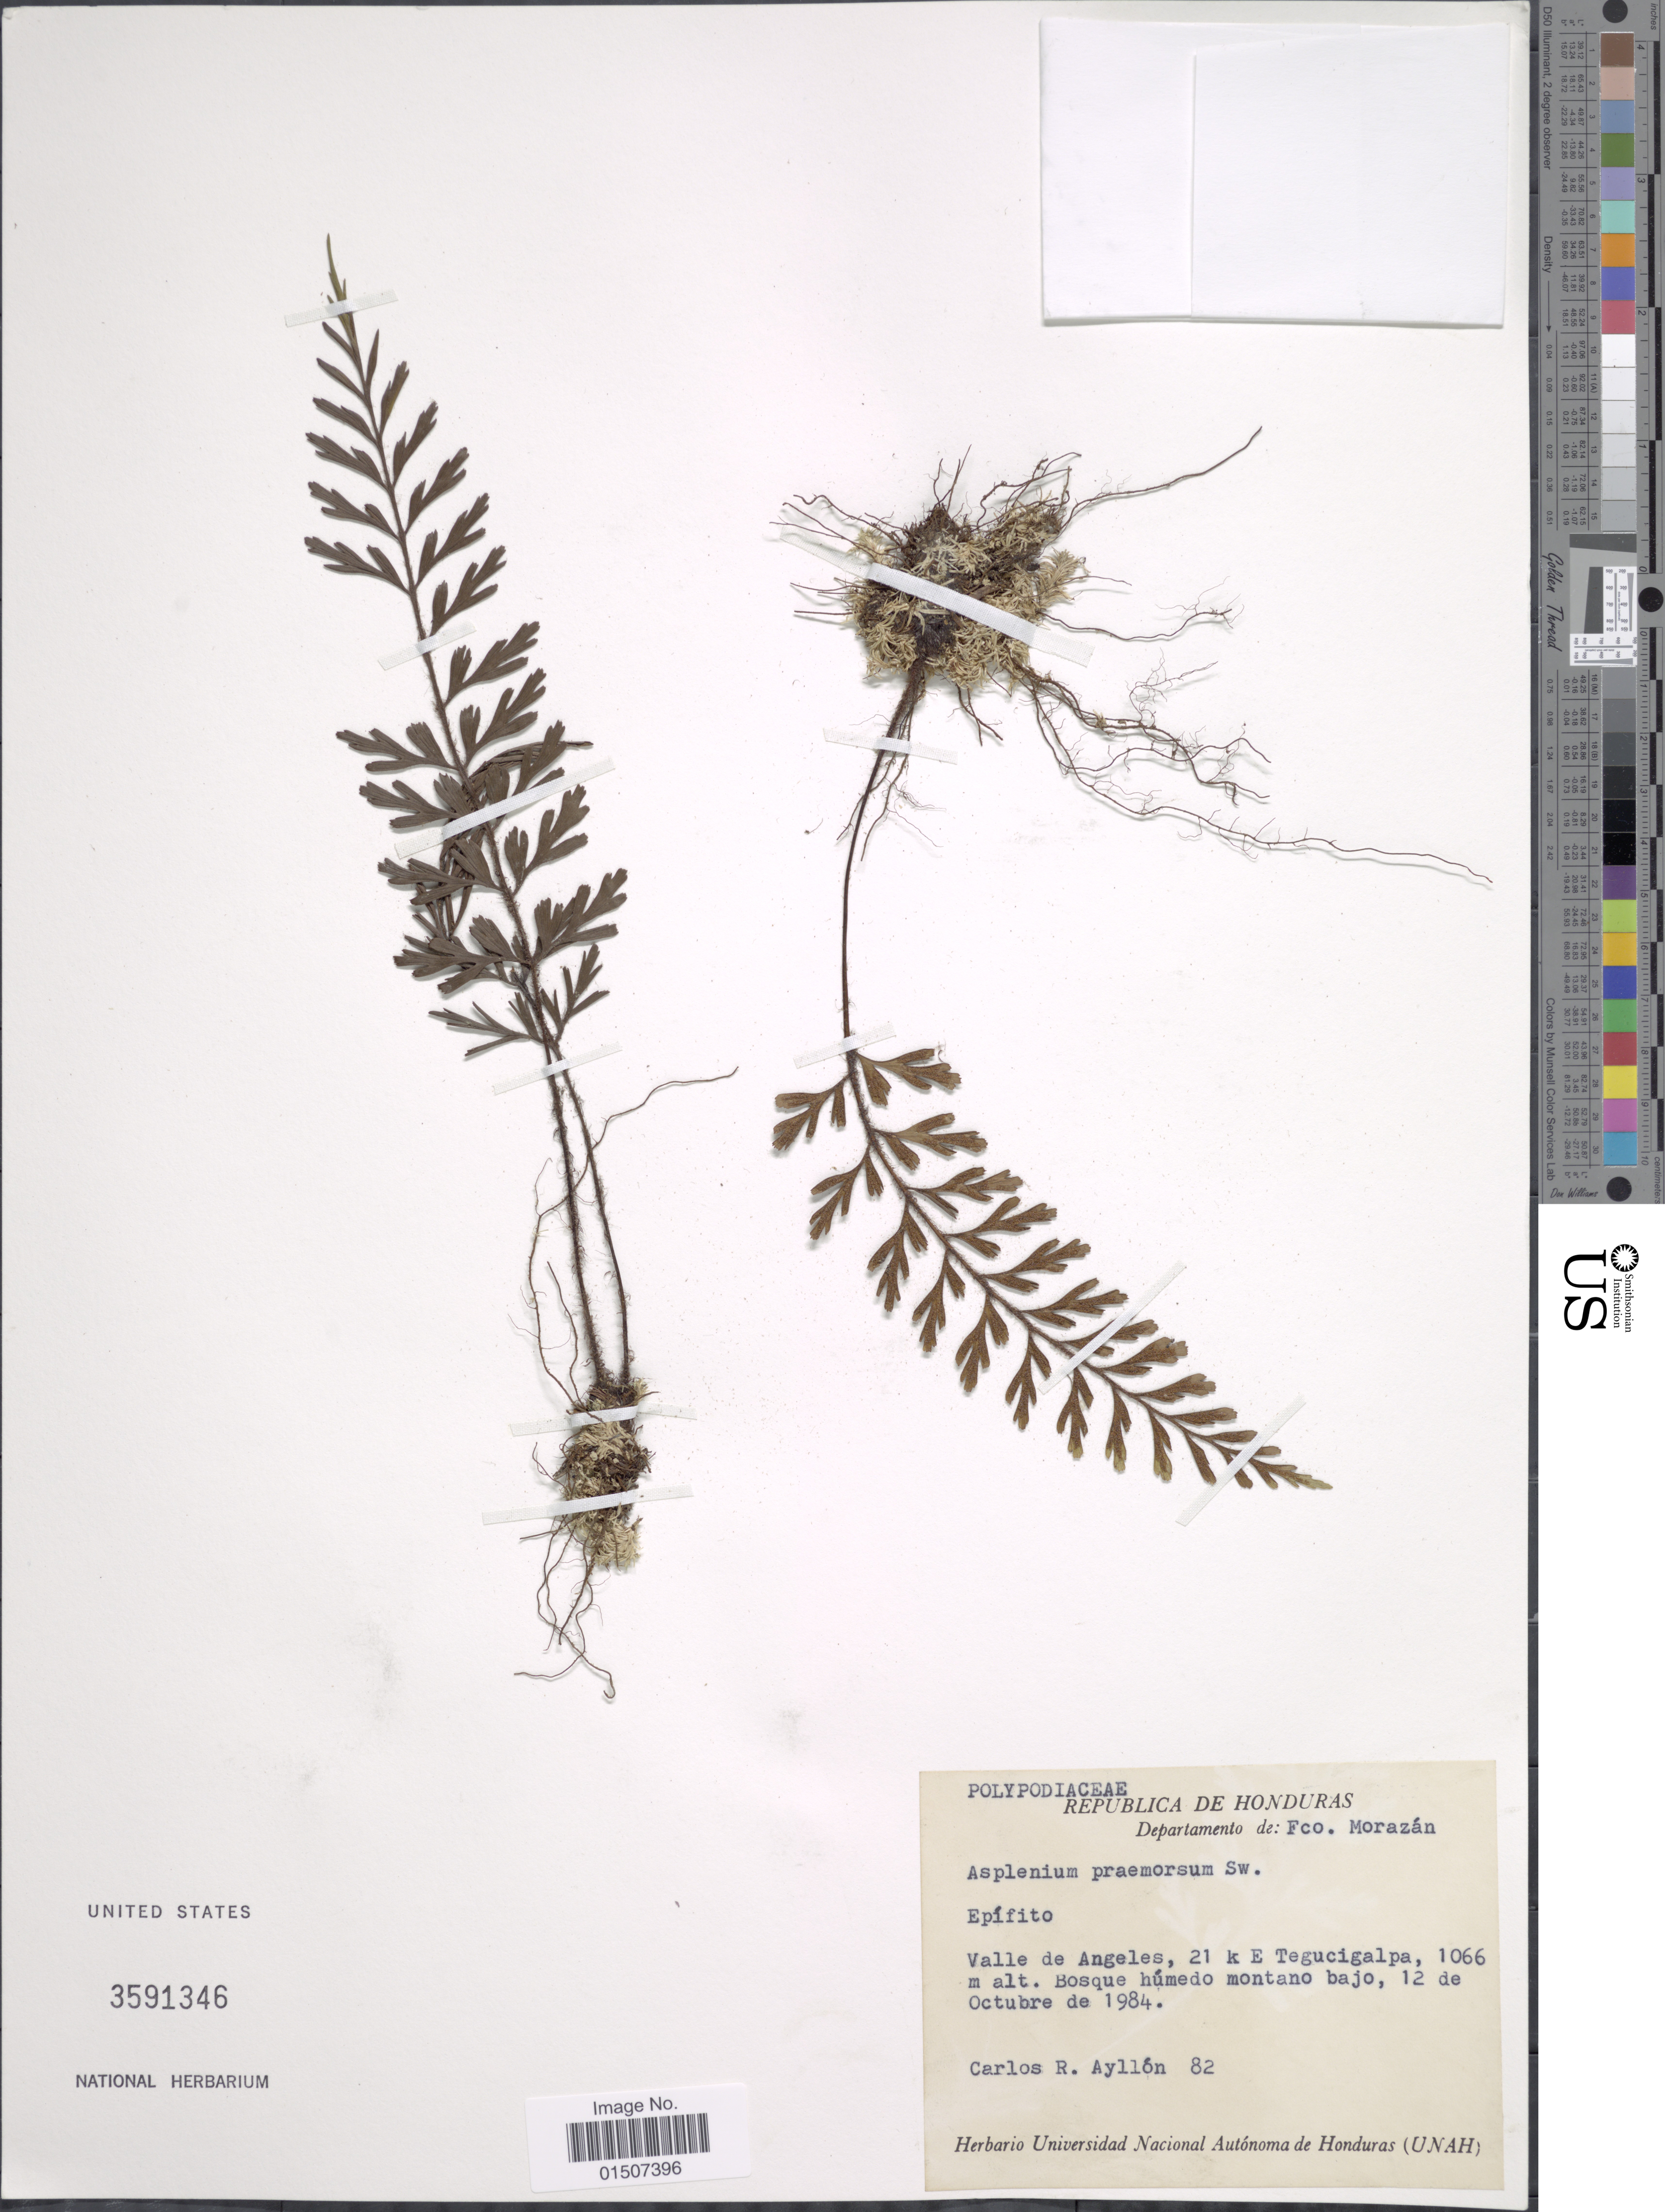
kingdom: Plantae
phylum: Tracheophyta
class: Polypodiopsida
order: Polypodiales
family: Aspleniaceae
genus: Asplenium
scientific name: Asplenium praemorsum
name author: Sw.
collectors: C. Ayllon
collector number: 82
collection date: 1984-10-12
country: Honduras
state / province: Fco. Morazán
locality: Republica de Honduras, Departamento de: Fco. Morazán, Valle de Angeles, 21 k E Tegucigalpa. Bosque húmedo montano bajo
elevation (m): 1066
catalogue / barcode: US 3591346